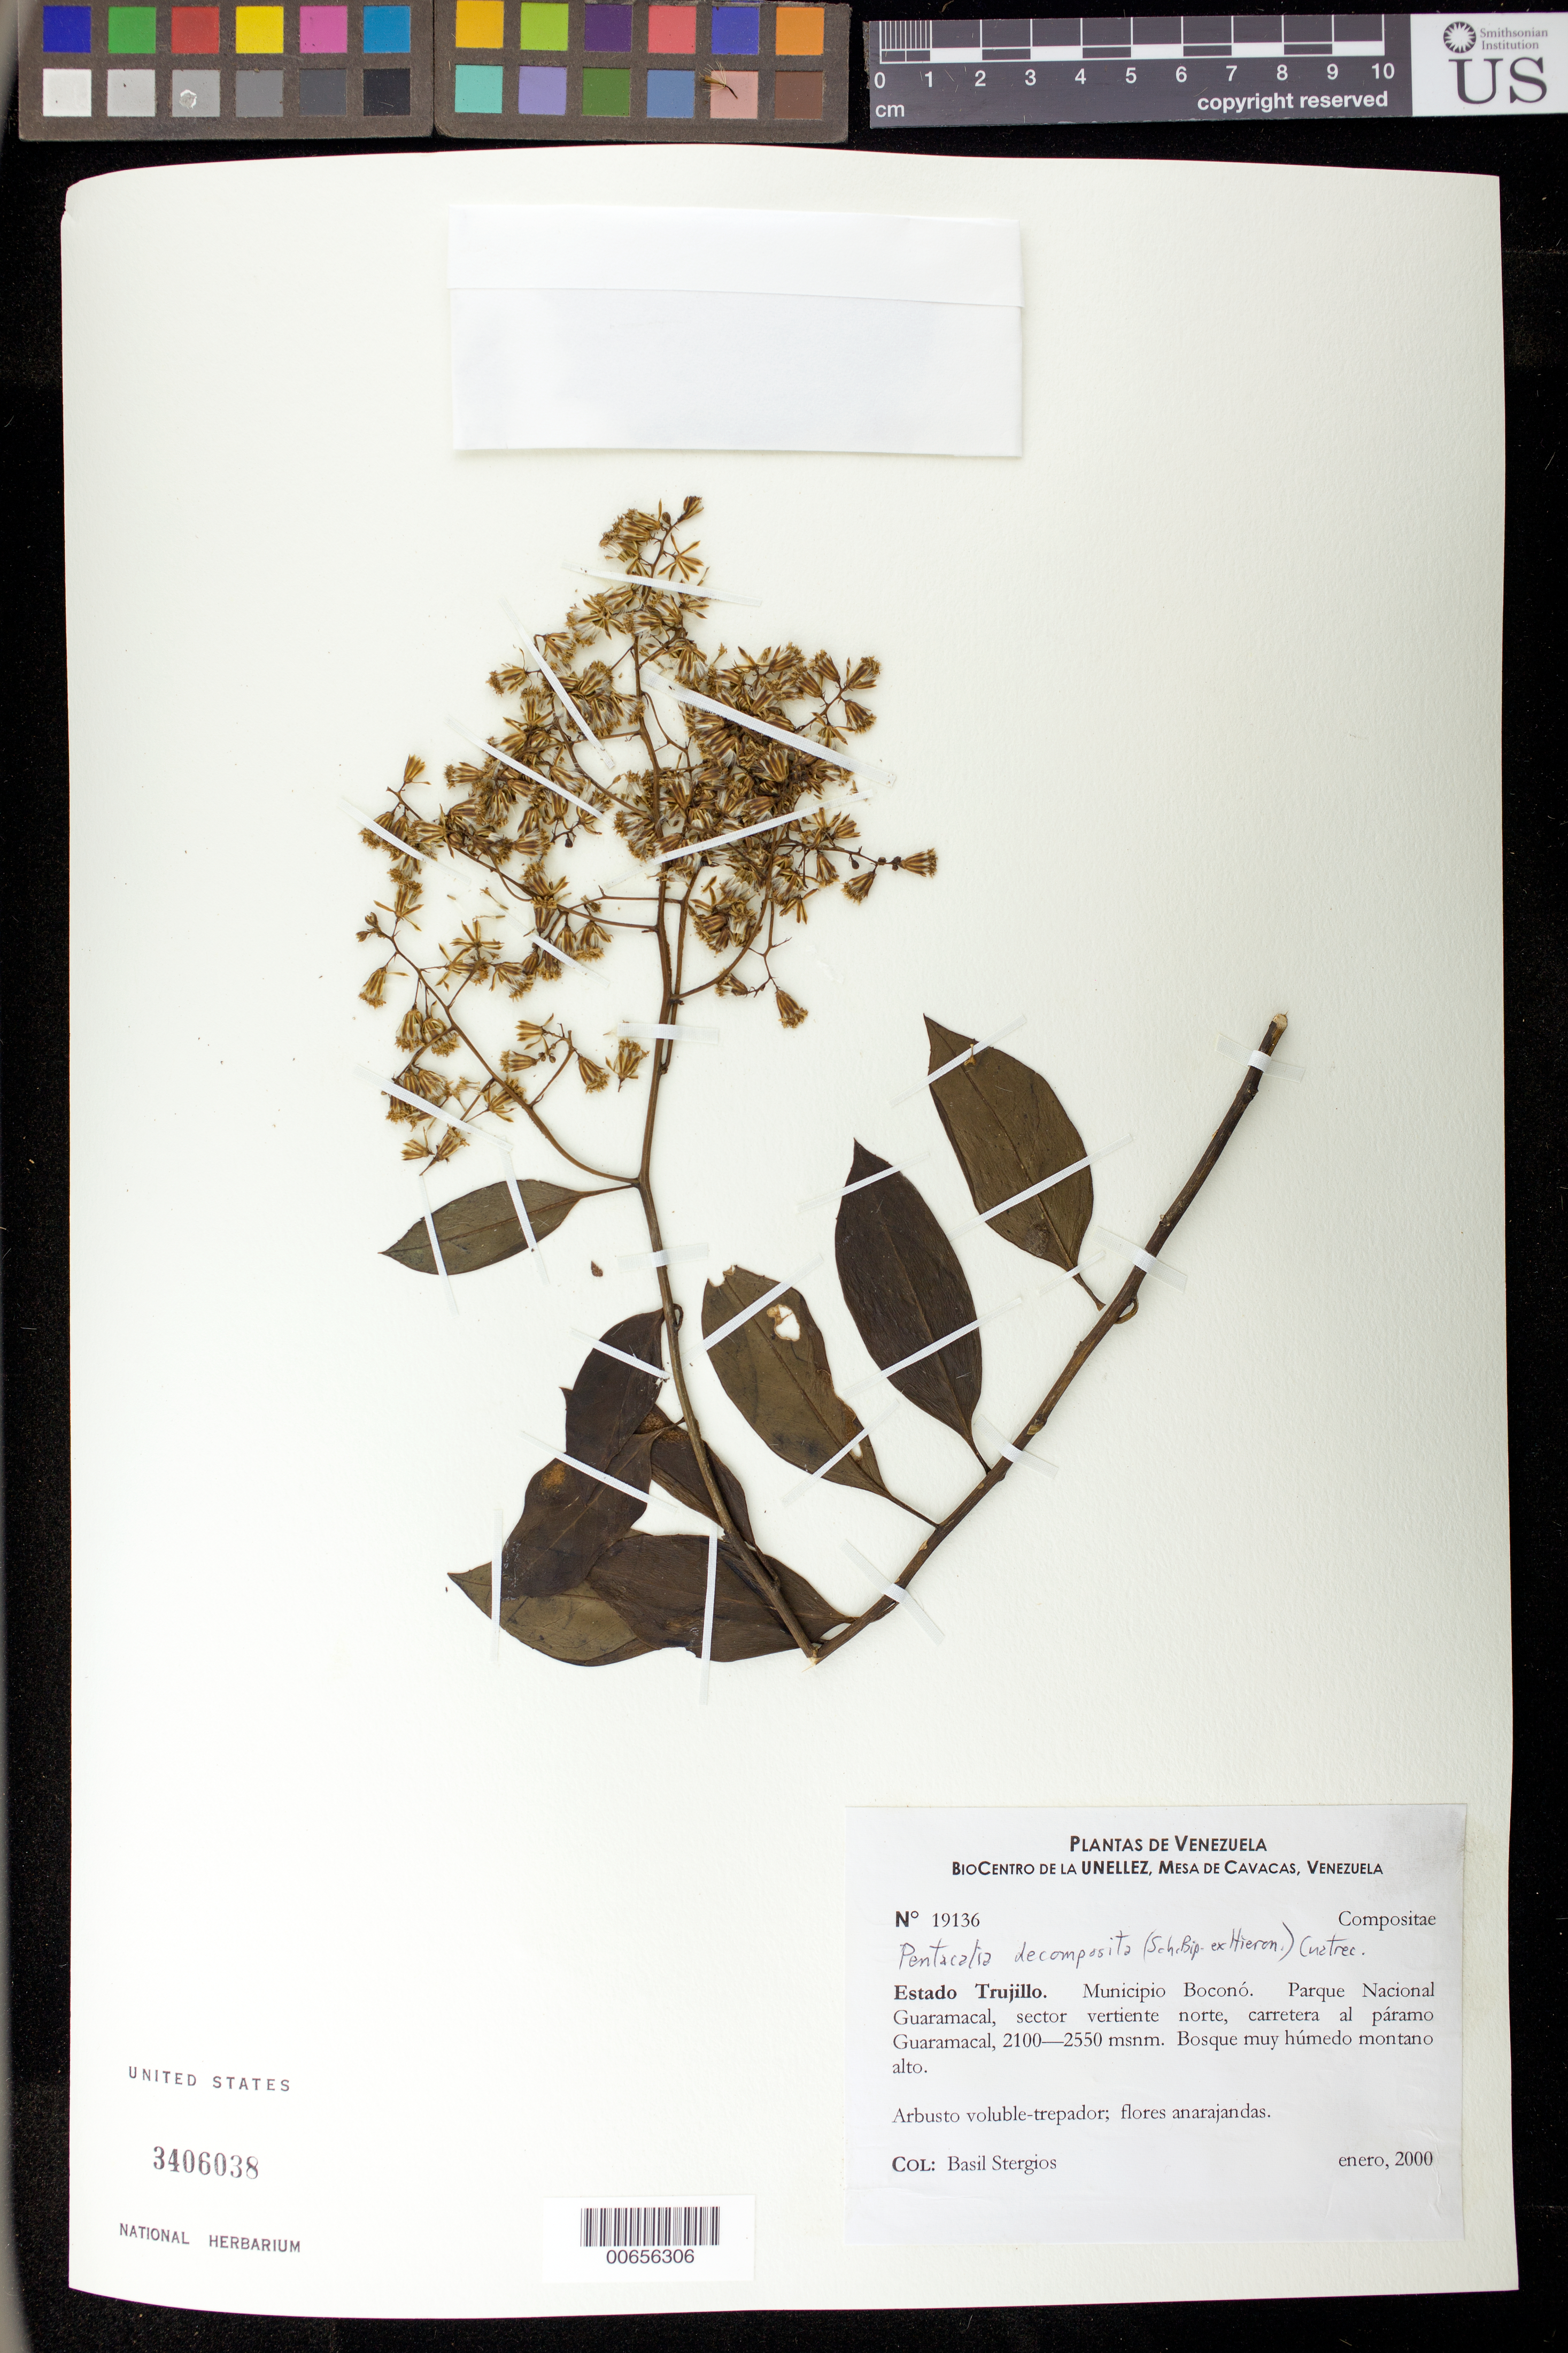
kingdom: Plantae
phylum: Tracheophyta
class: Magnoliopsida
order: Asterales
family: Asteraceae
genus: Pentacalia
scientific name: Pentacalia decomposita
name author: (Sch. Bip. ex Hieron.) Cuatrec.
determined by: Robinson, Harold E., (US)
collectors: B. G. Stergios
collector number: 19136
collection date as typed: Jan 2000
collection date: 2000-01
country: Venezuela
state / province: Trujillo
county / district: Boconó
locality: Parque Nacional Guaramacal, vertiente N, carretera al páramo Guaramacal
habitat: Bosque muy húmedo montano alto.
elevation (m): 2100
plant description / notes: MY, PORT, TEX, US, VEN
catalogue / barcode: US 3406038